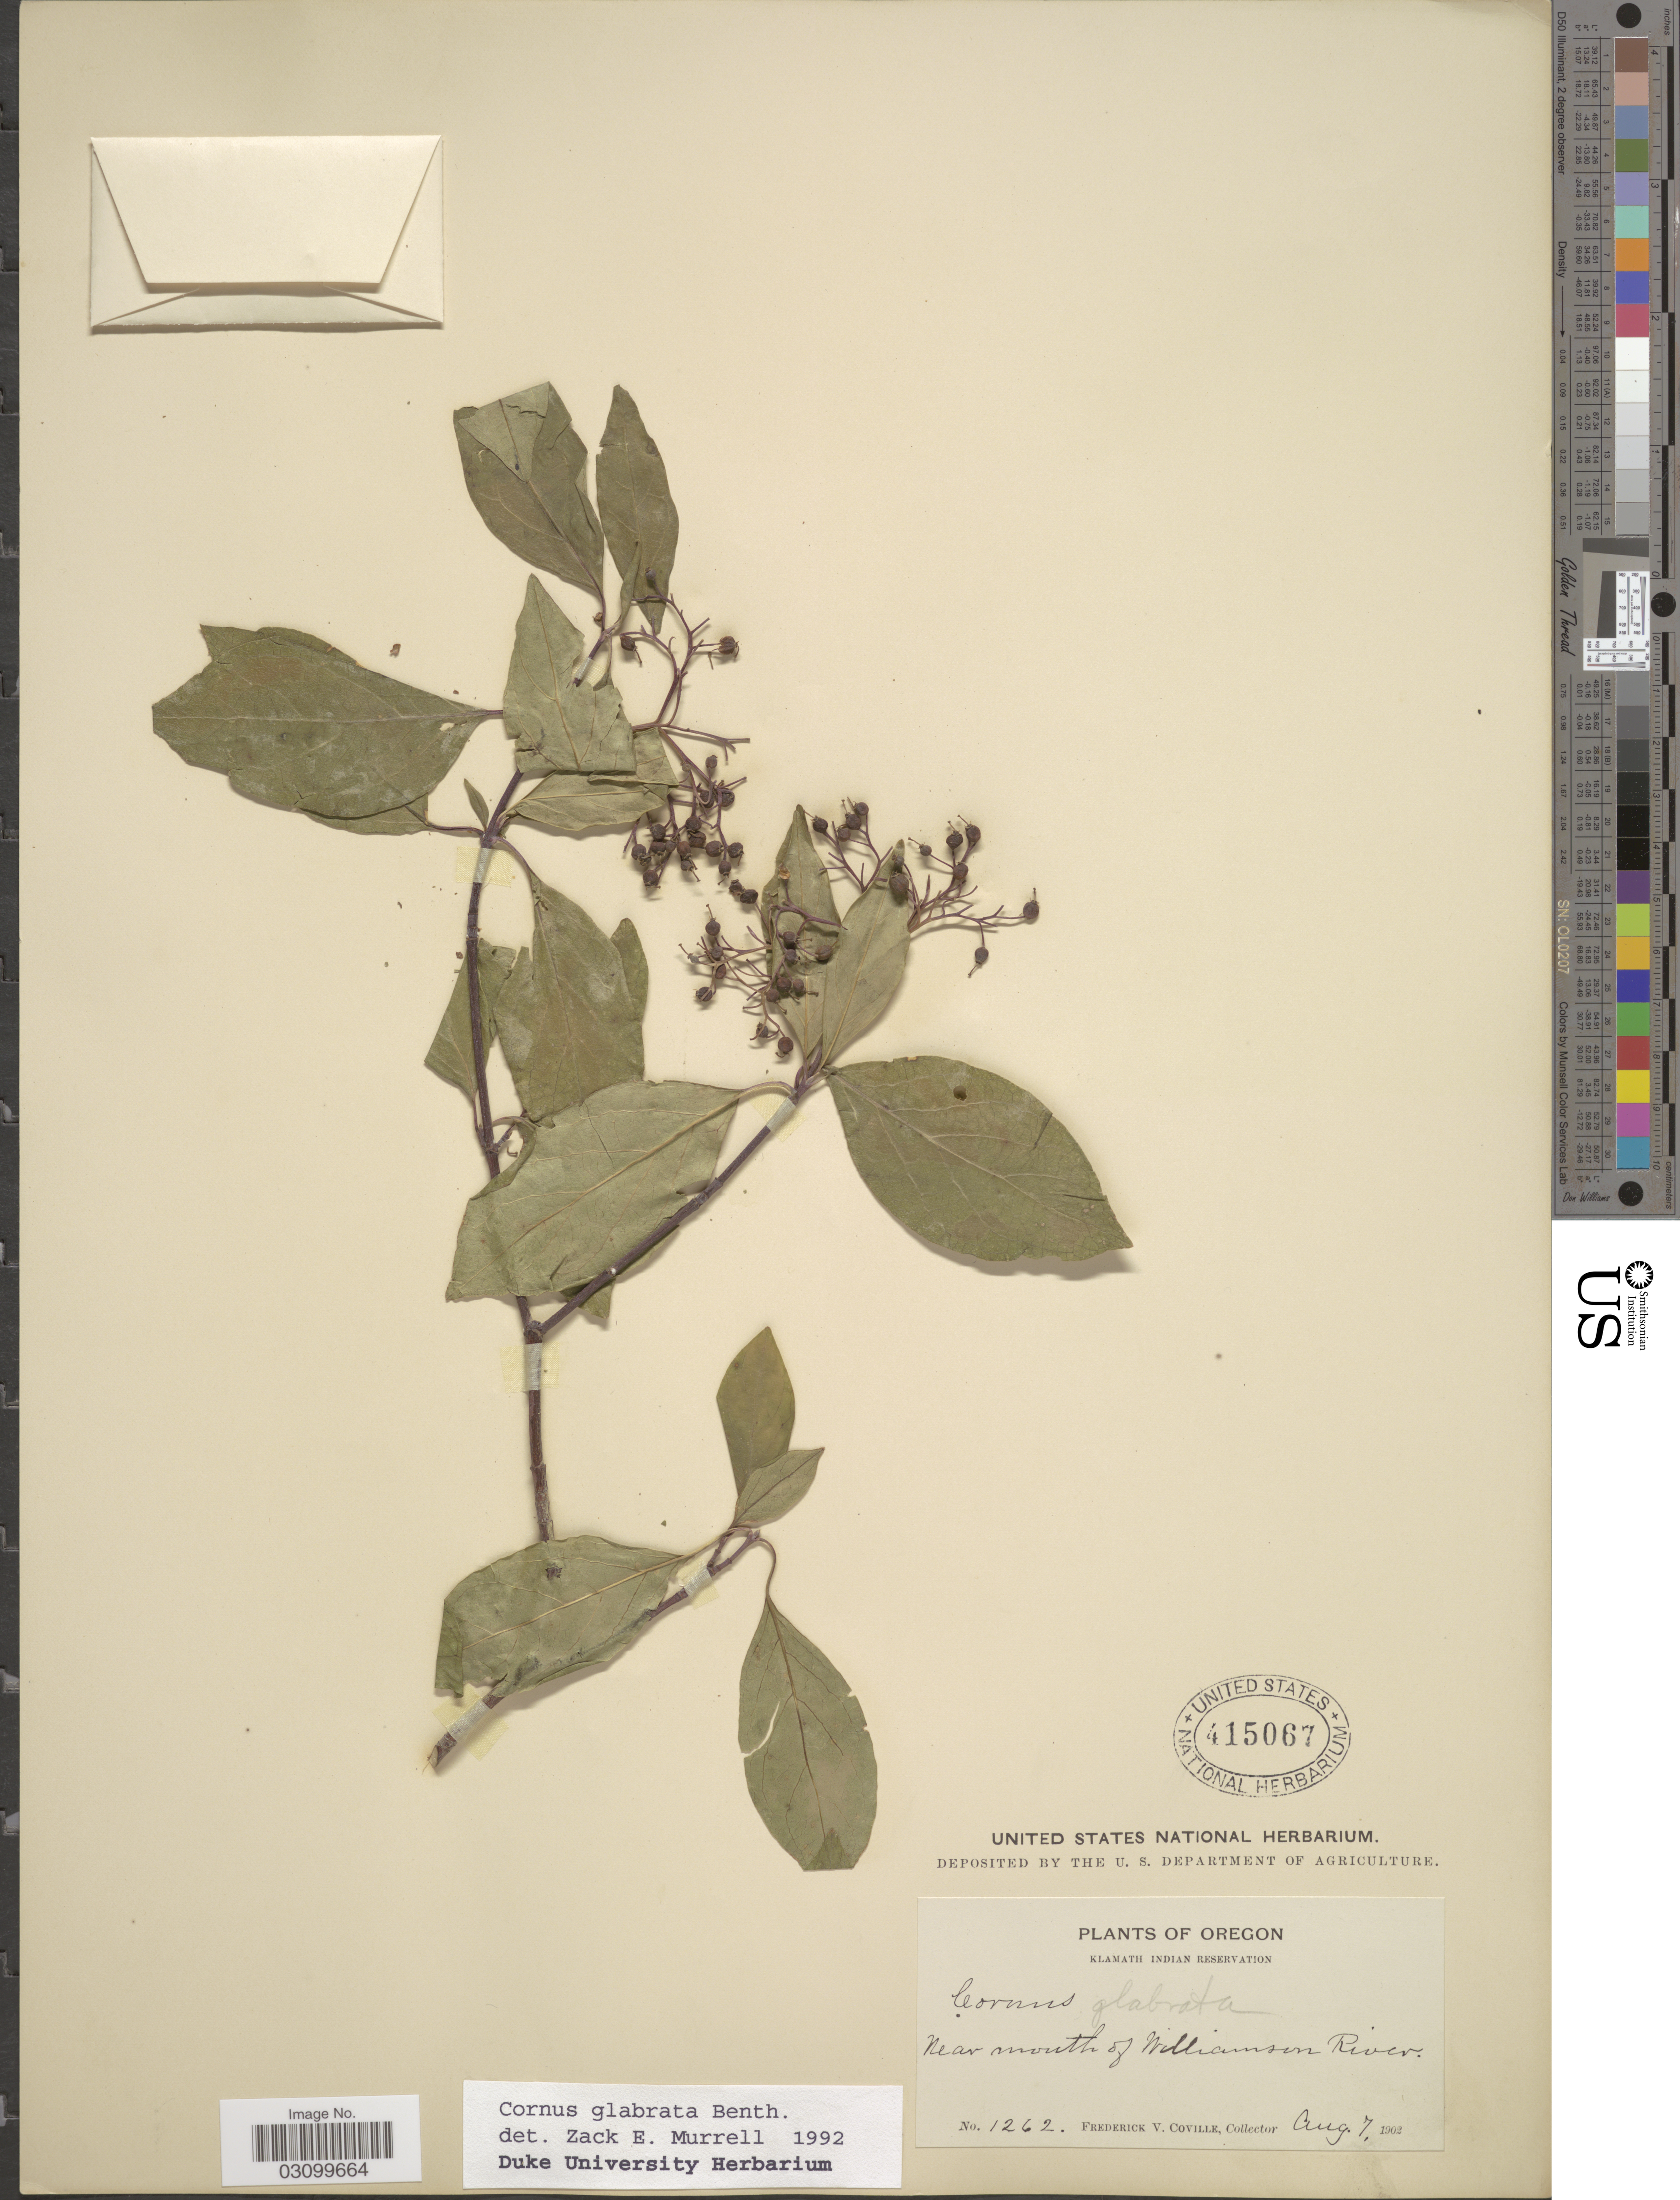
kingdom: Plantae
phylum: Tracheophyta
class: Magnoliopsida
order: Cornales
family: Cornaceae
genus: Cornus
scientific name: Cornus glabrata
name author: Benth.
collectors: F. V. Coville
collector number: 1262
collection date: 1902-08-07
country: United States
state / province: Oregon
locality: Klamath Indian Reservation. Near mouth of Williamson River.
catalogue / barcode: US 415067